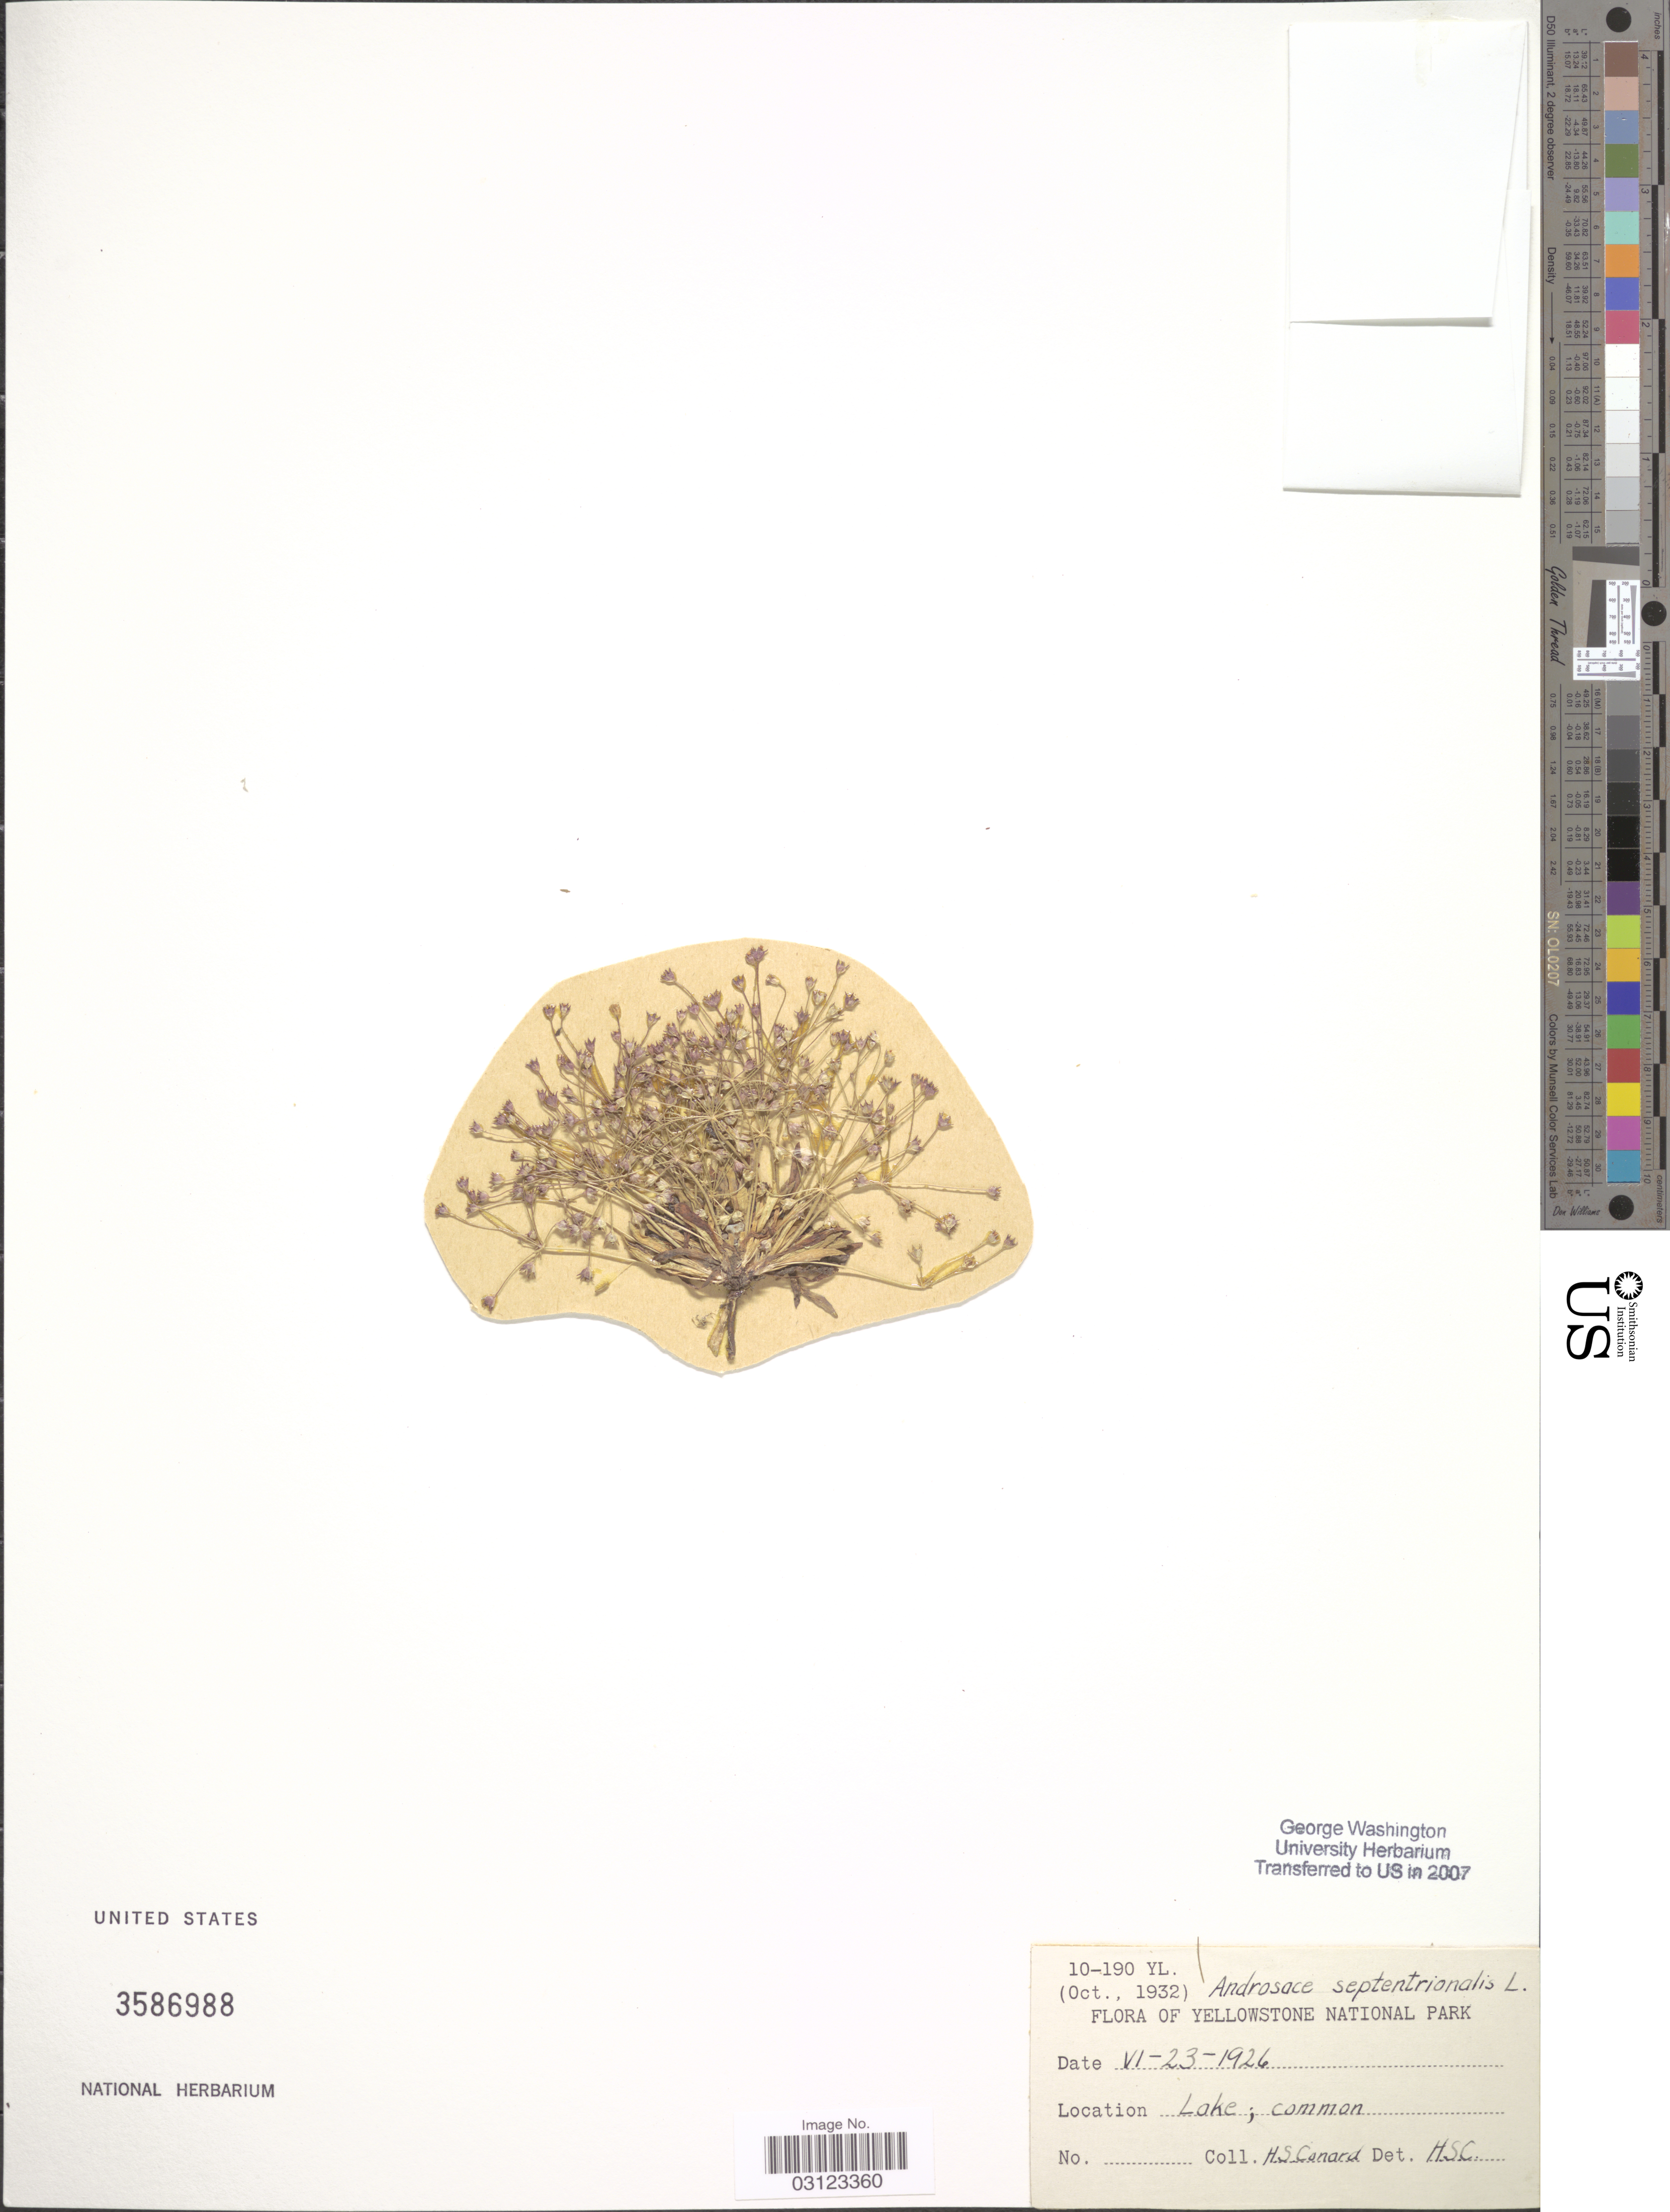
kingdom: Plantae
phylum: Tracheophyta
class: Magnoliopsida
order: Ericales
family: Primulaceae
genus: Androsace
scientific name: Androsace septentrionalis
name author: L.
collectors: H. S. Conard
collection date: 1926-06-23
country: United States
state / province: Wyoming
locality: Yellowstone National Park. Lake.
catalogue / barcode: US 3586988